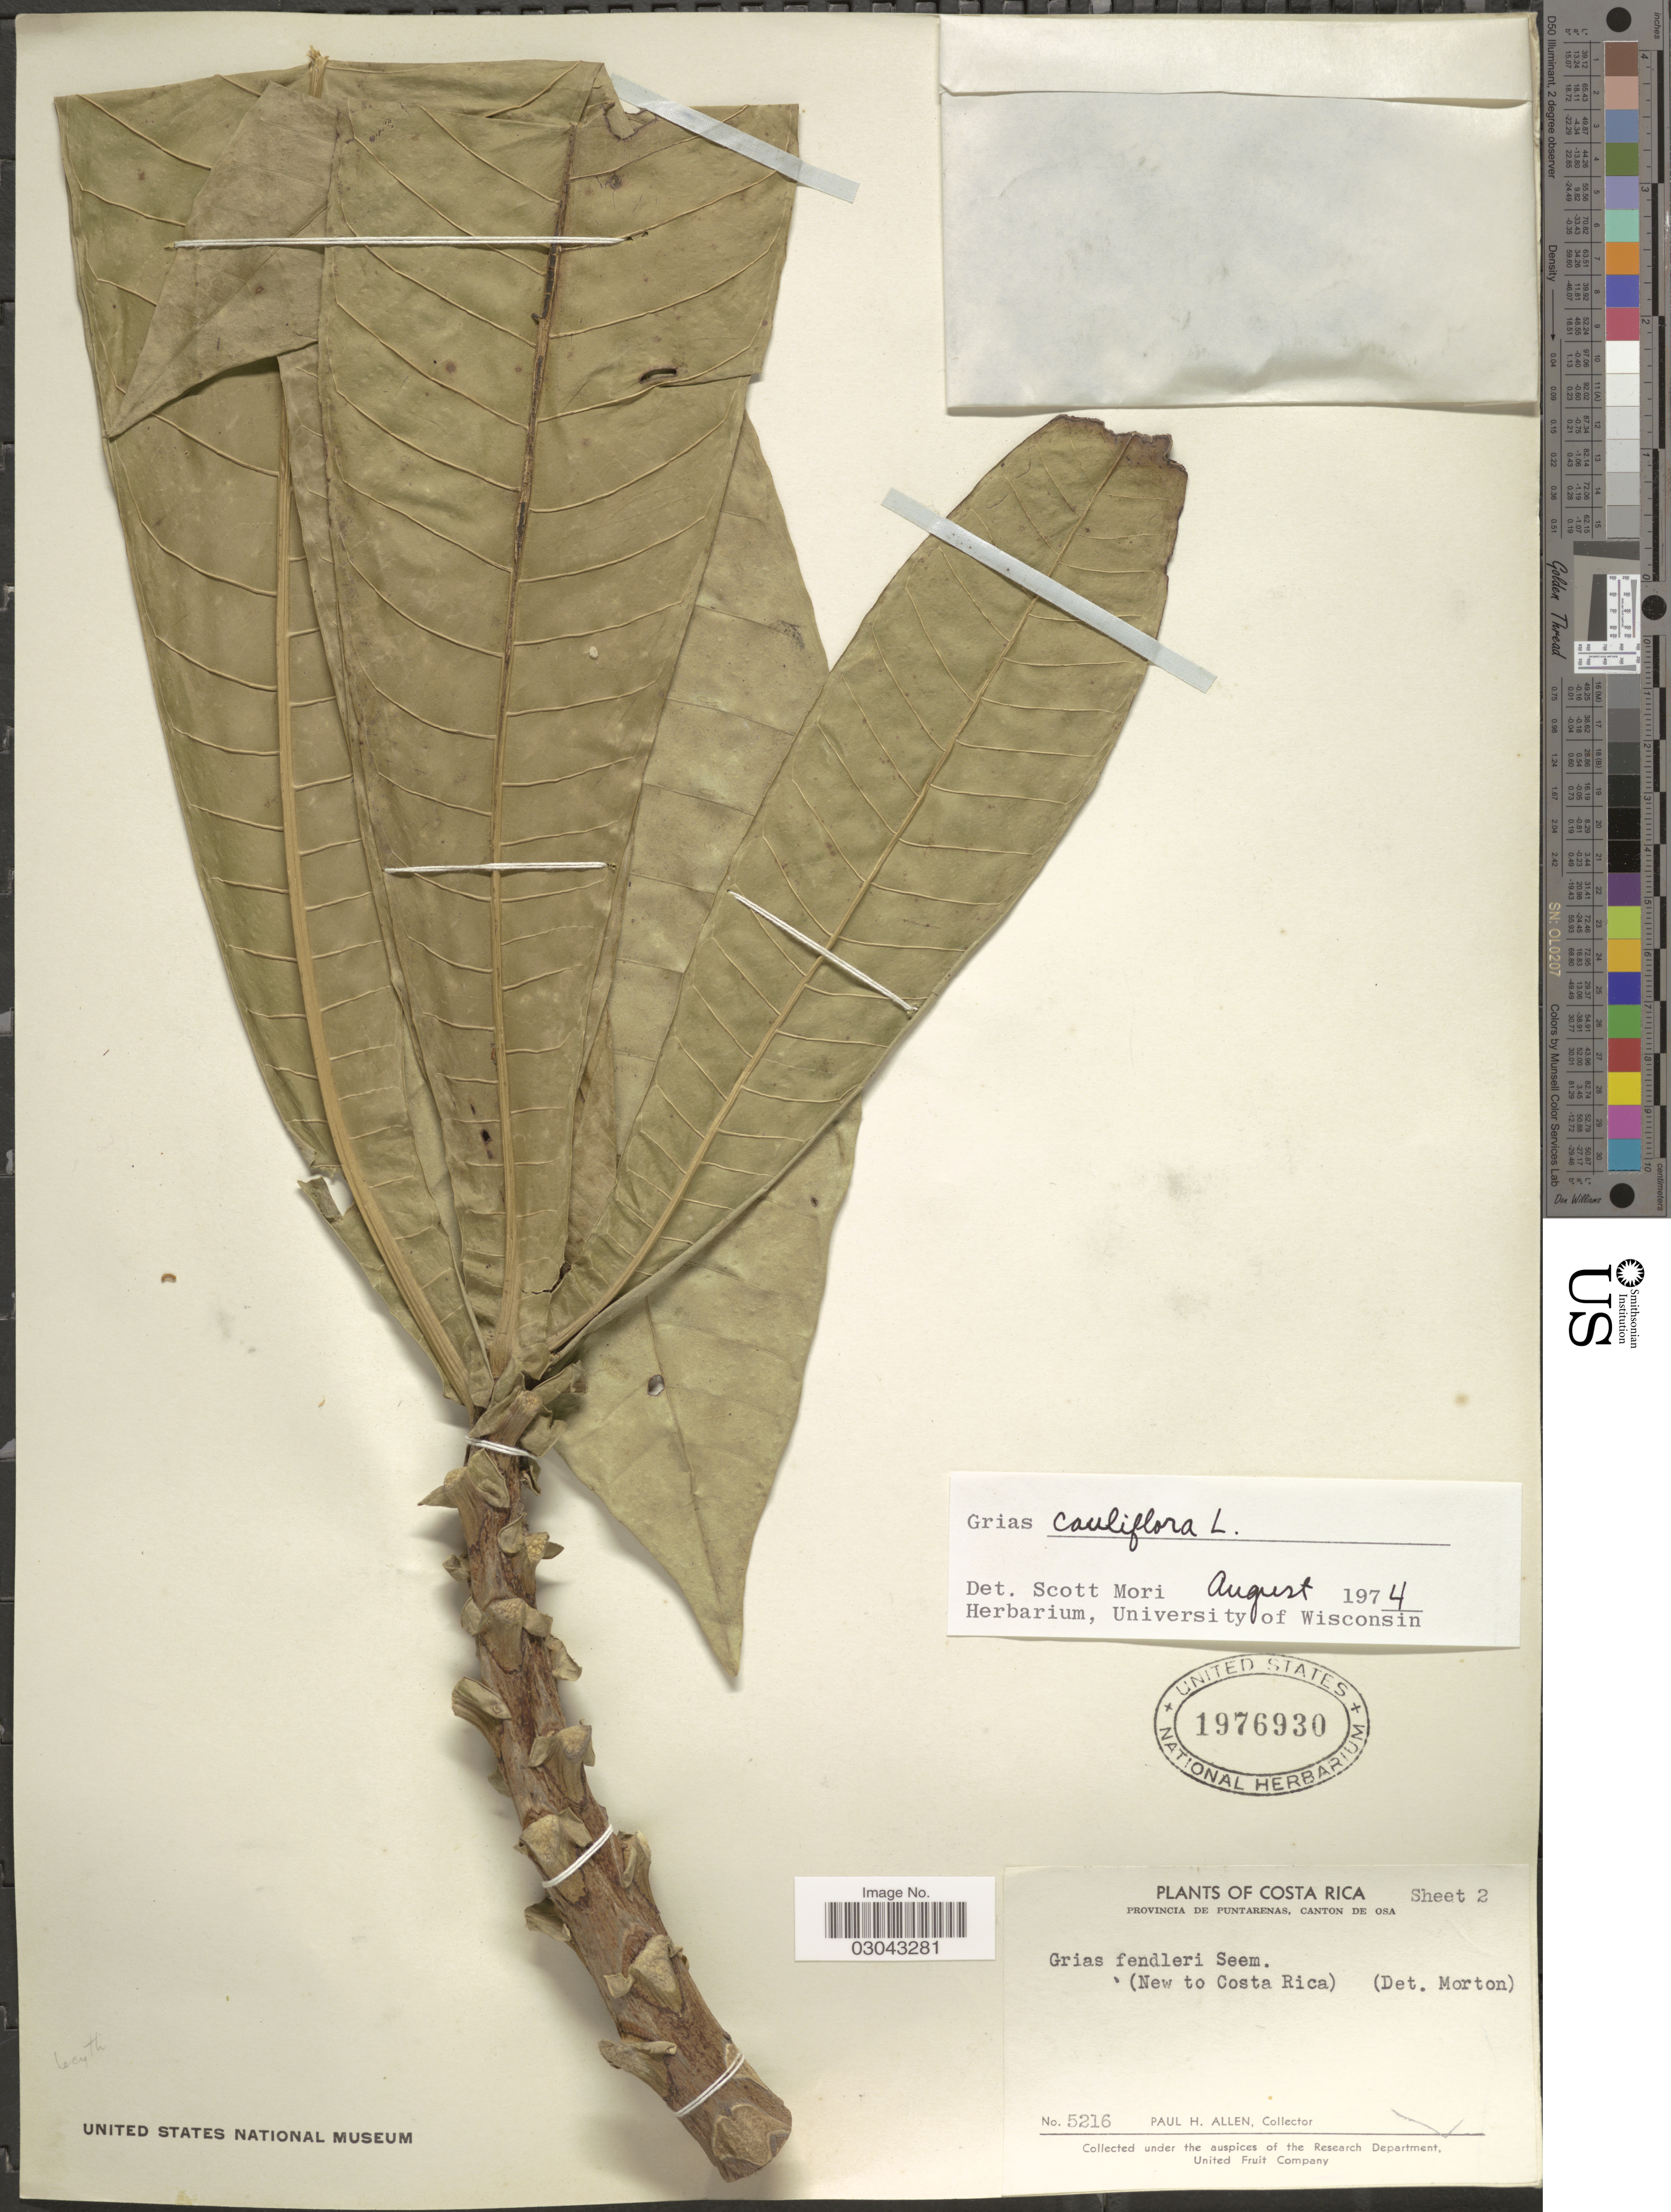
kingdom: Plantae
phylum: Tracheophyta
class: Magnoliopsida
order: Ericales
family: Lecythidaceae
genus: Grias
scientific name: Grias cauliflora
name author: L.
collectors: P. H. Allen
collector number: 5216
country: Costa Rica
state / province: Puntarenas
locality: Provincia De Puntarenas, Canton De Osa.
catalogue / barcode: US 1976930